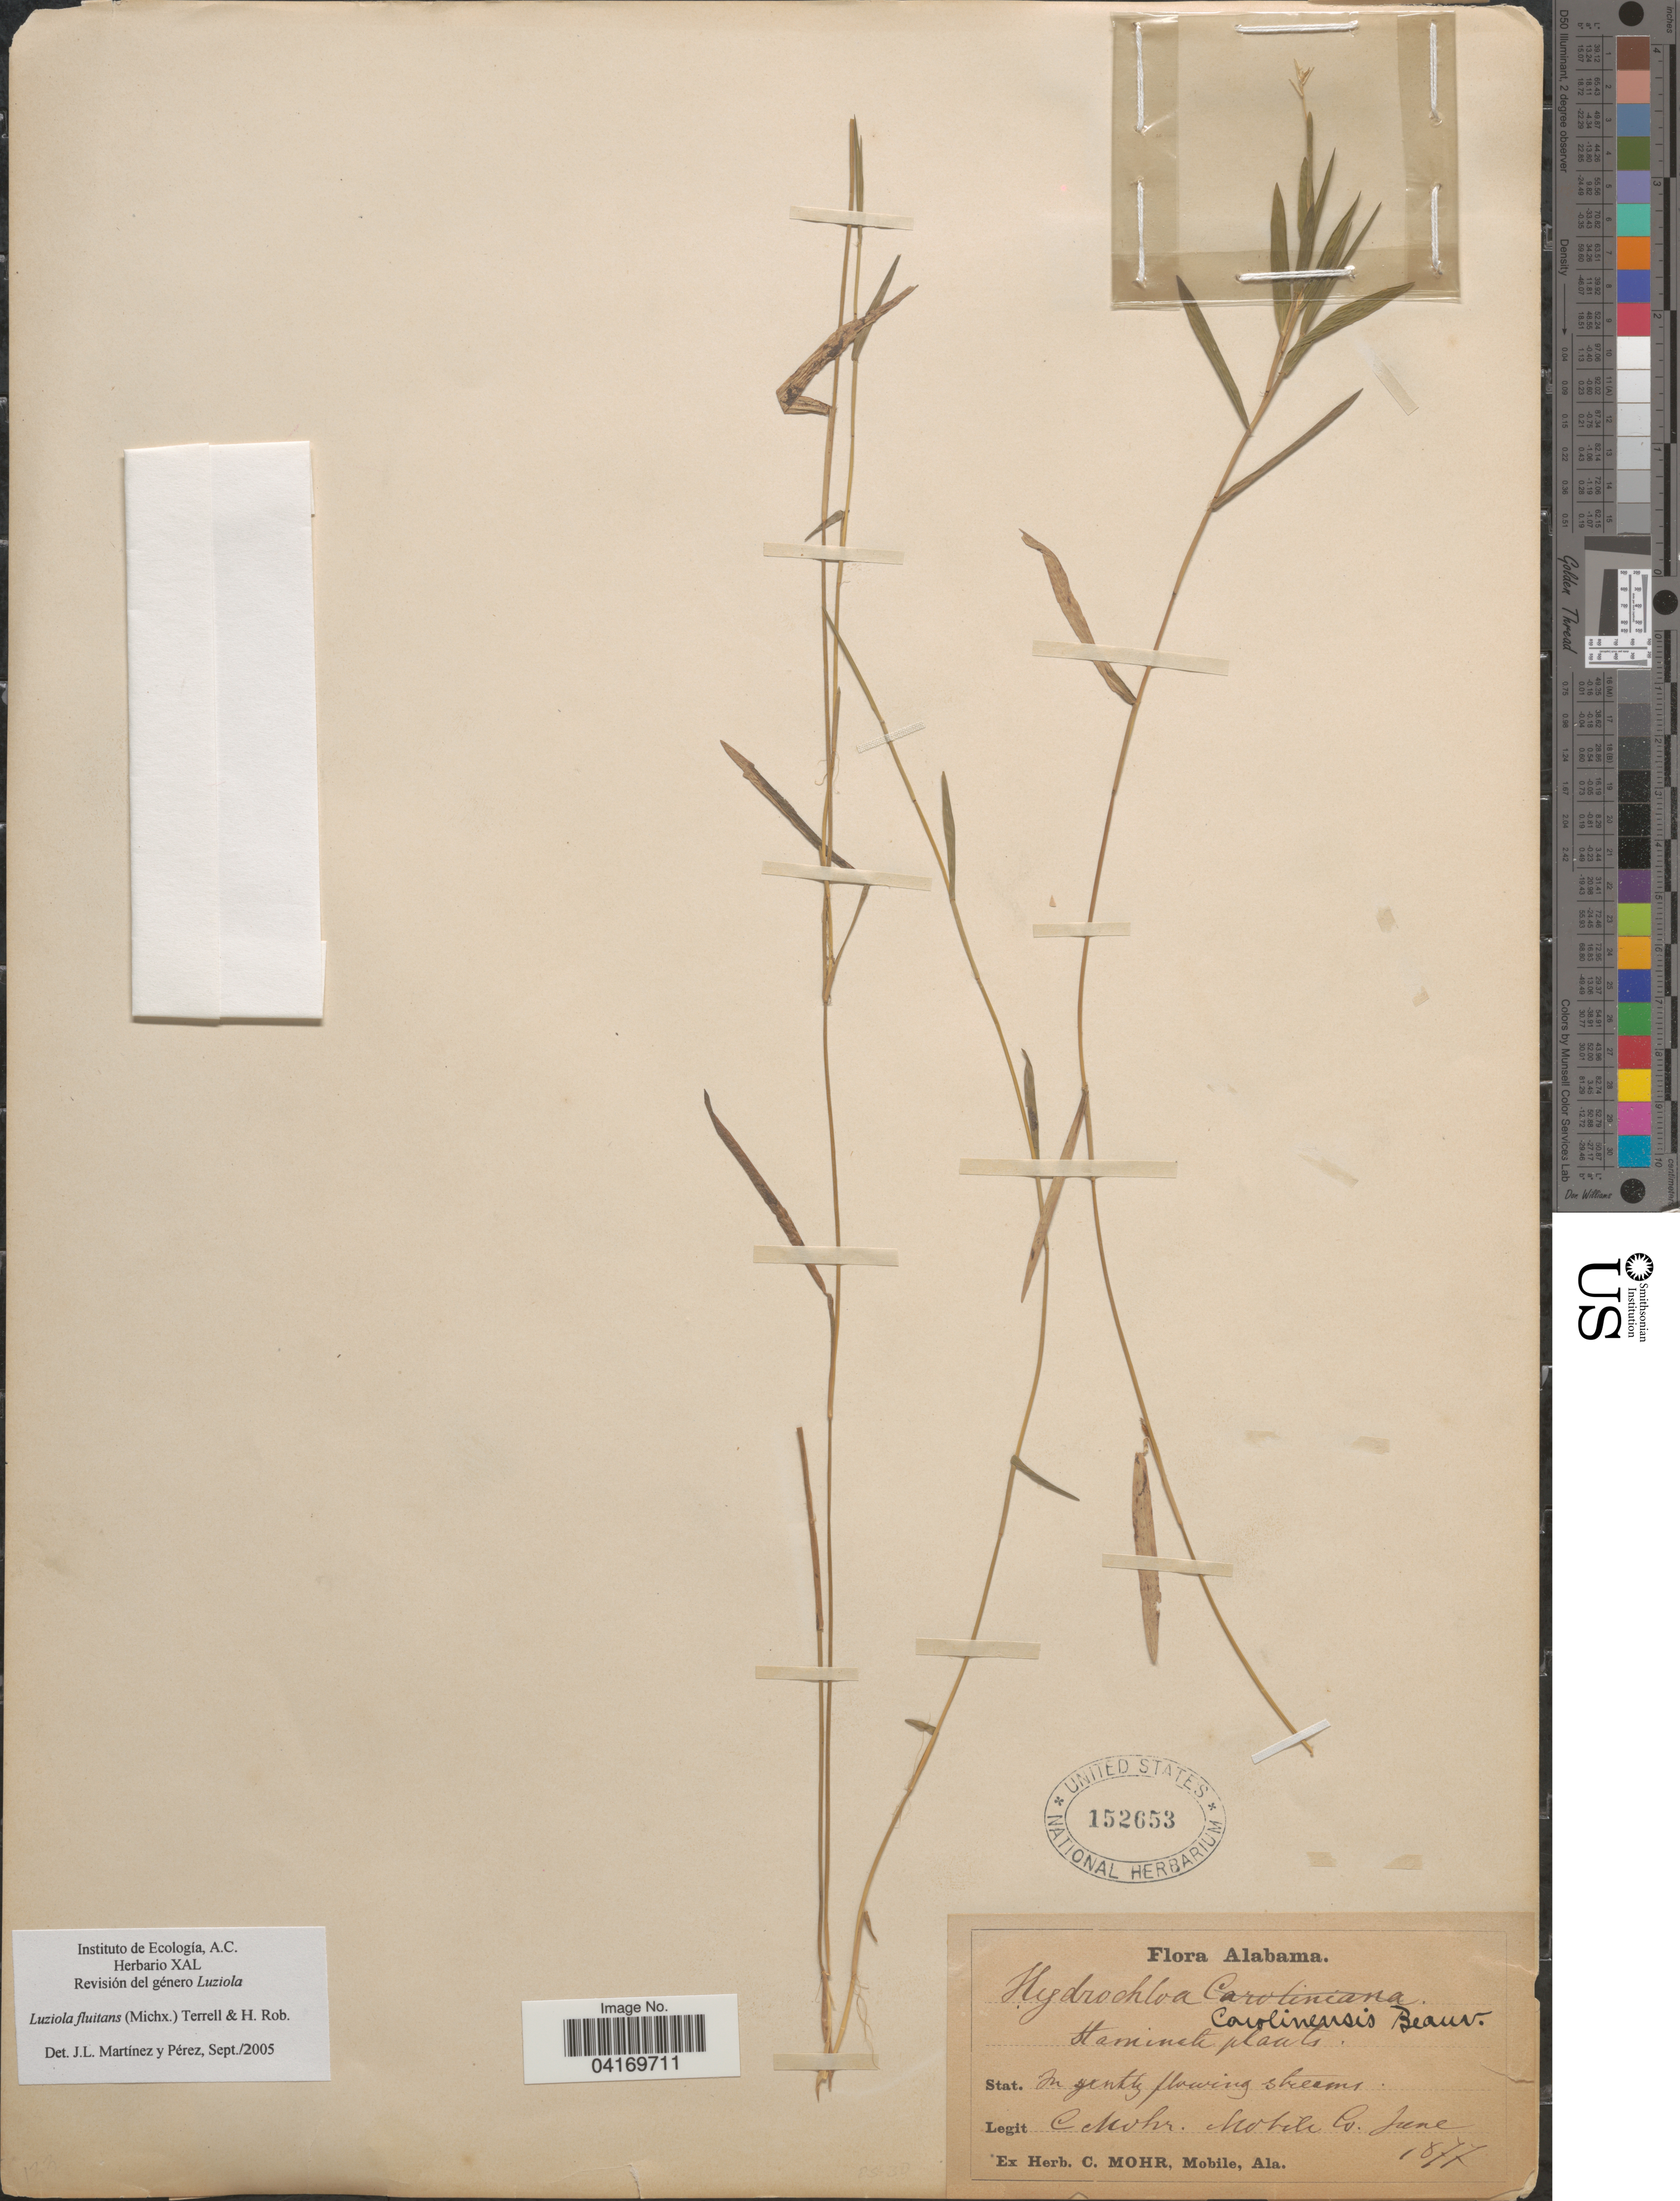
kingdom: Plantae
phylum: Tracheophyta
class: Liliopsida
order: Poales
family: Poaceae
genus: Luziola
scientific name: Luziola fluitans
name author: (Michx.) Terrell & H. Rob.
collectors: C. T. Mohr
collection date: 1877-06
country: United States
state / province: Alabama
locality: Mobile Co.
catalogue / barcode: US 152653